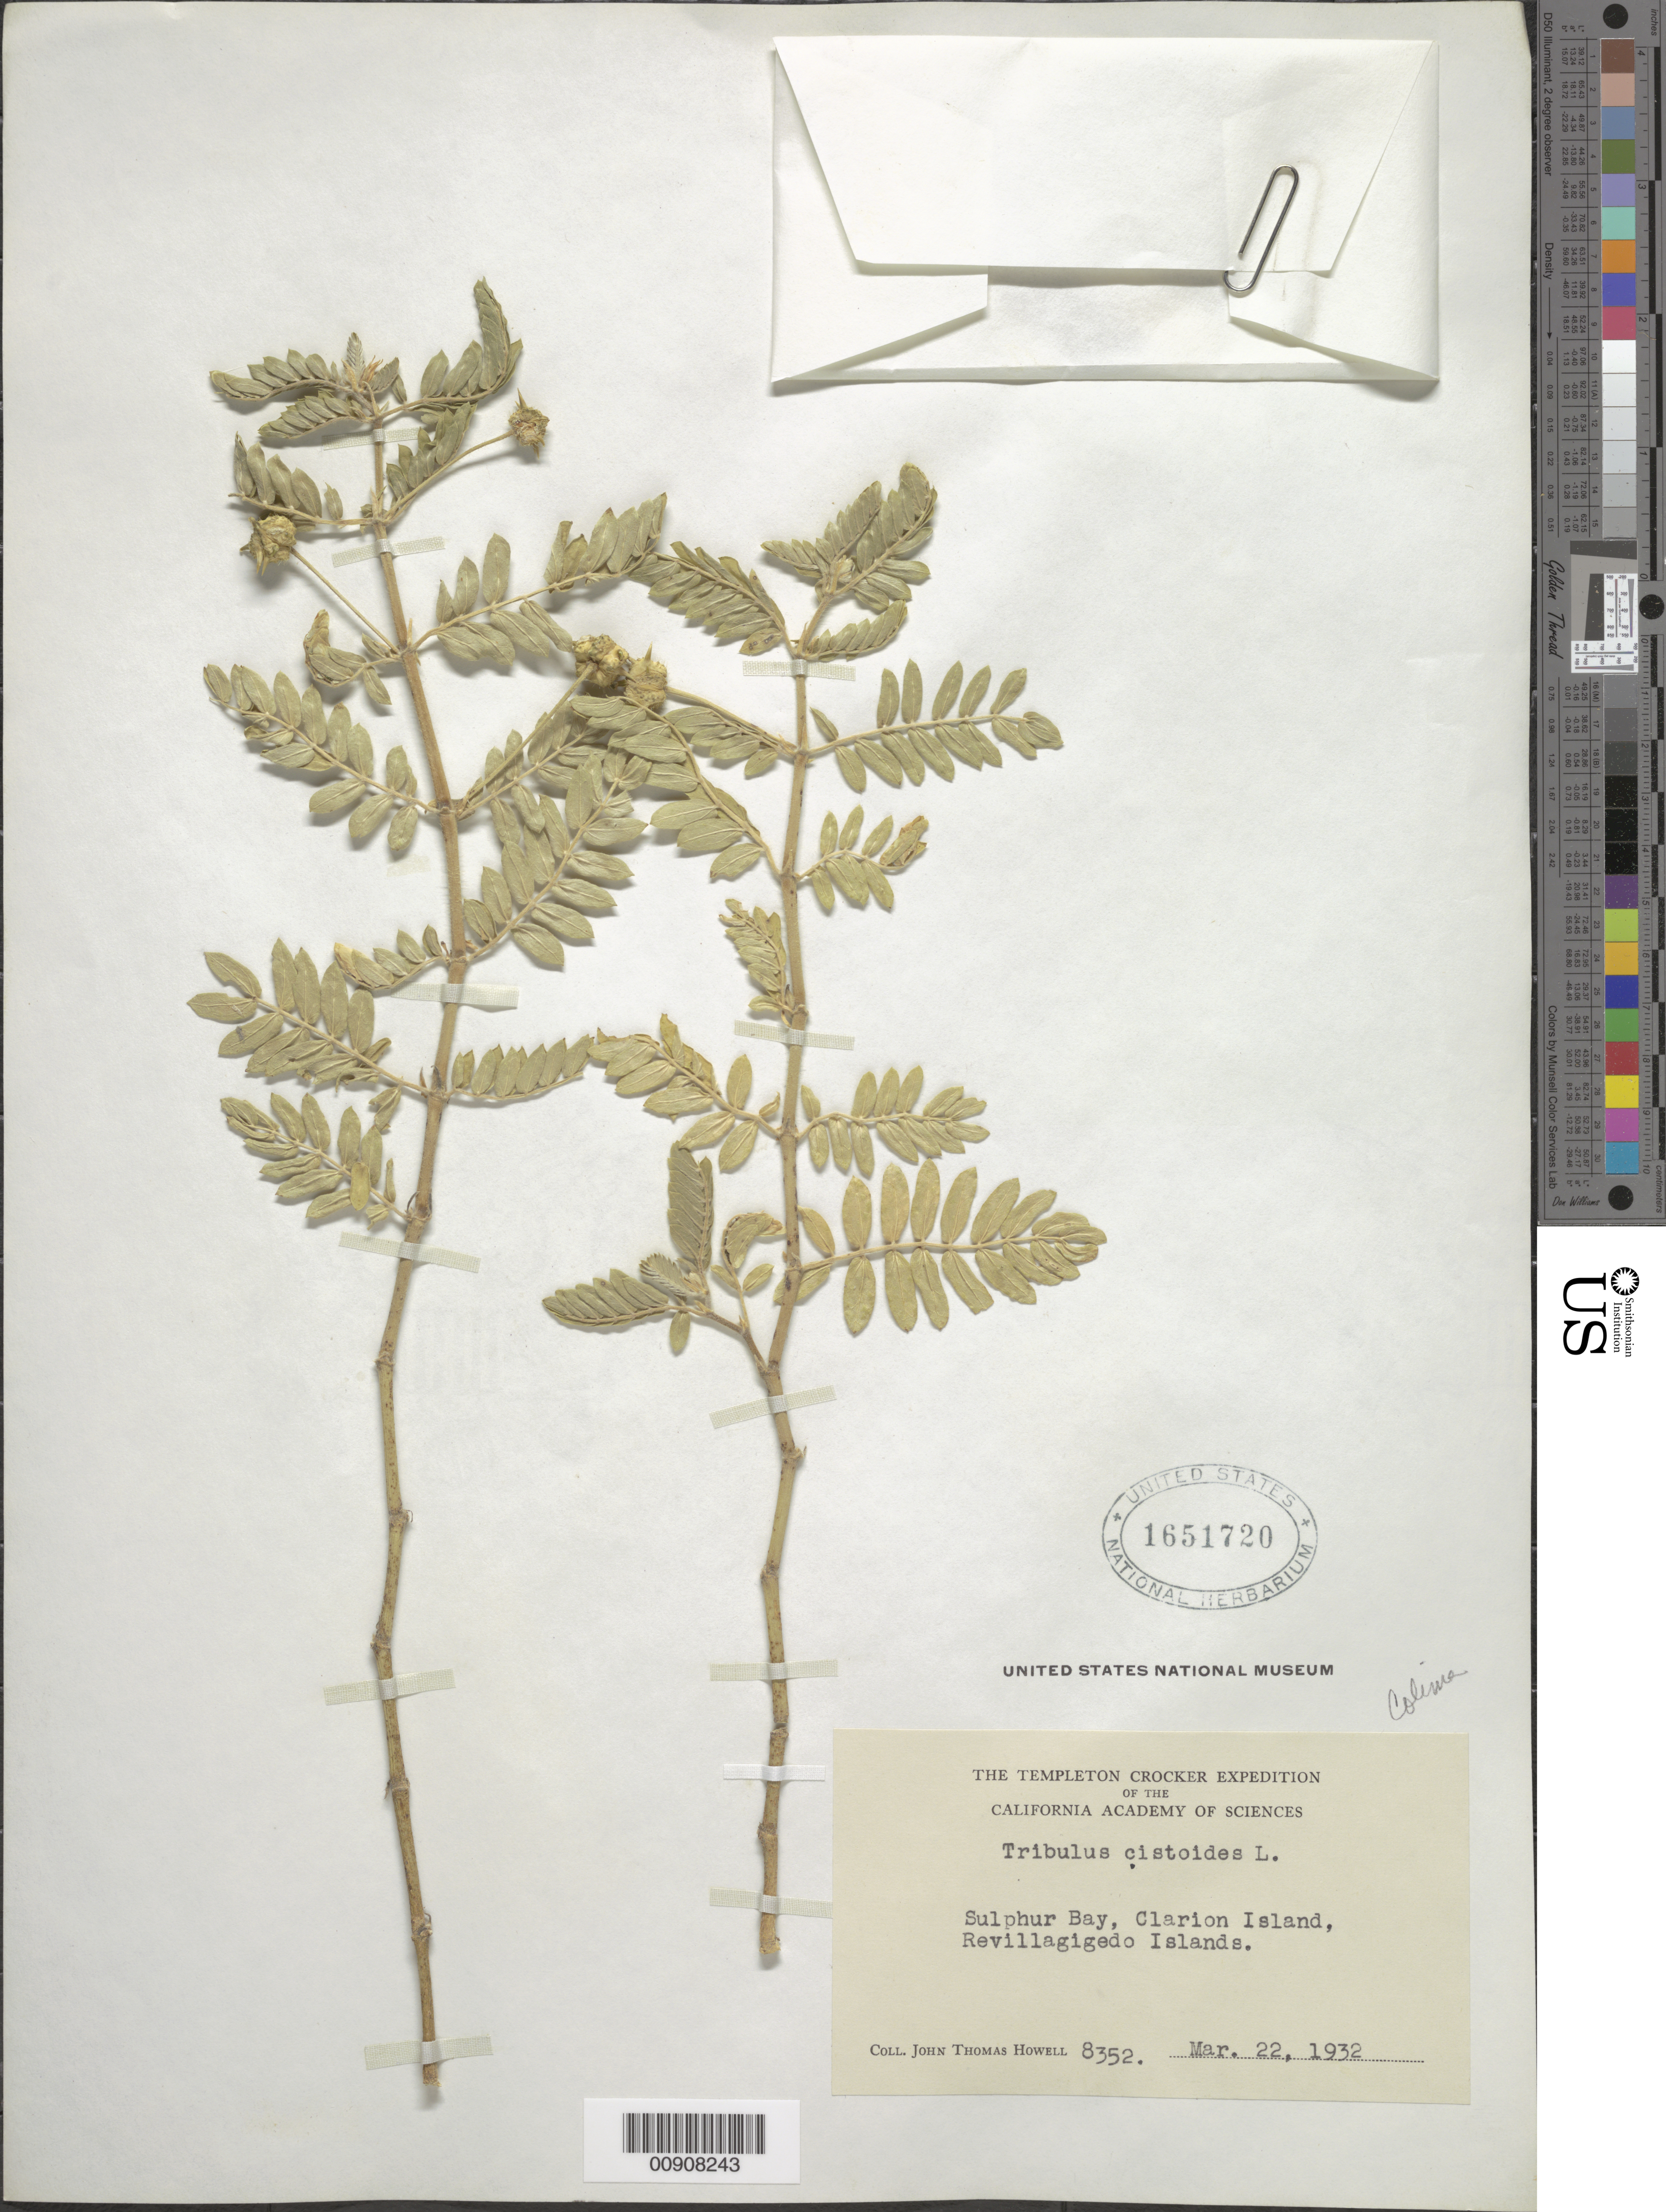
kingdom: Plantae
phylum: Tracheophyta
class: Magnoliopsida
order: Zygophyllales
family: Zygophyllaceae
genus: Tribulus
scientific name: Tribulus cistoides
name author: L.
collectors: J. T. Howell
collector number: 8352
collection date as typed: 22 Mar 1932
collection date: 1932-03-22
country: Mexico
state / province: Colima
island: Clarion I.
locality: Sulphur Bay, Clarion Island, Revillagigedo Islands.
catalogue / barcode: US 1651720